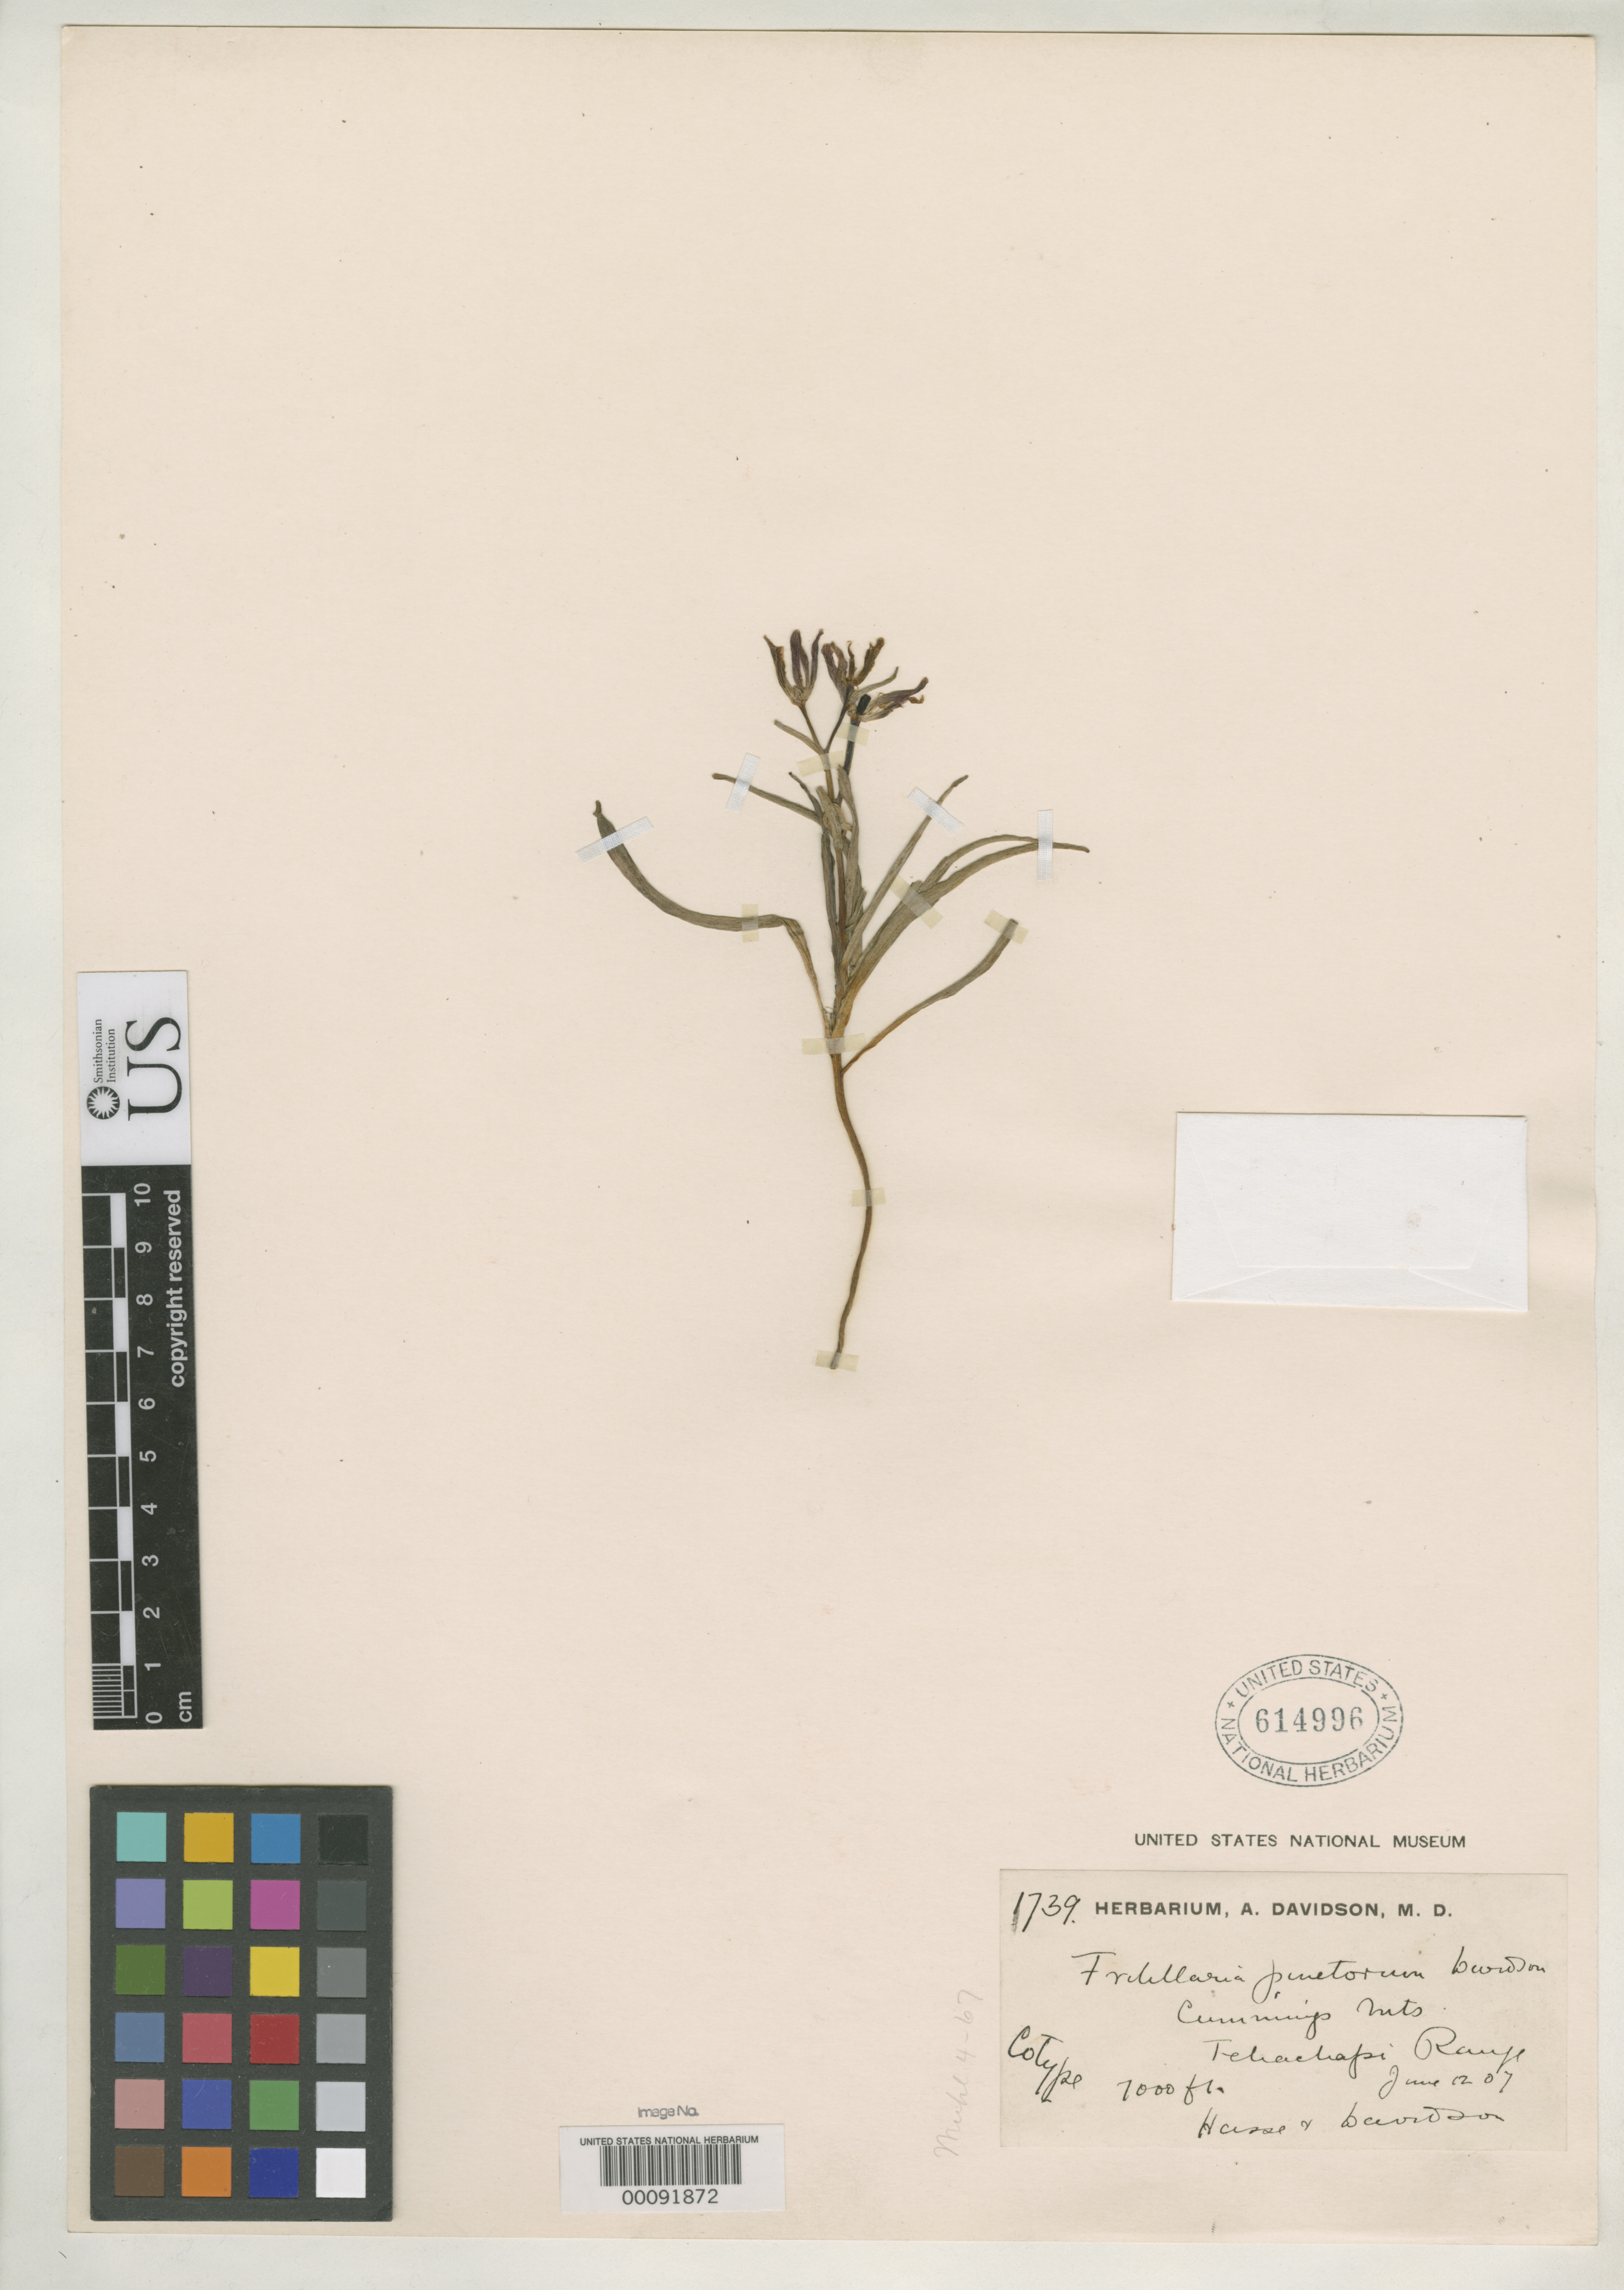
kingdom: Plantae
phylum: Tracheophyta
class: Liliopsida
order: Liliales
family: Liliaceae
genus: Fritillaria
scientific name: Fritillaria pinetorum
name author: Davidson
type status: Isotype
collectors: A. Davidson & H. E. Hasse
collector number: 1739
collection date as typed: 12 Jun 1907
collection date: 1907-06-12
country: United States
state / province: California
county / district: Kern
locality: Mt. Cummings, Tehachapi Range.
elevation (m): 2134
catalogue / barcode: US 614996